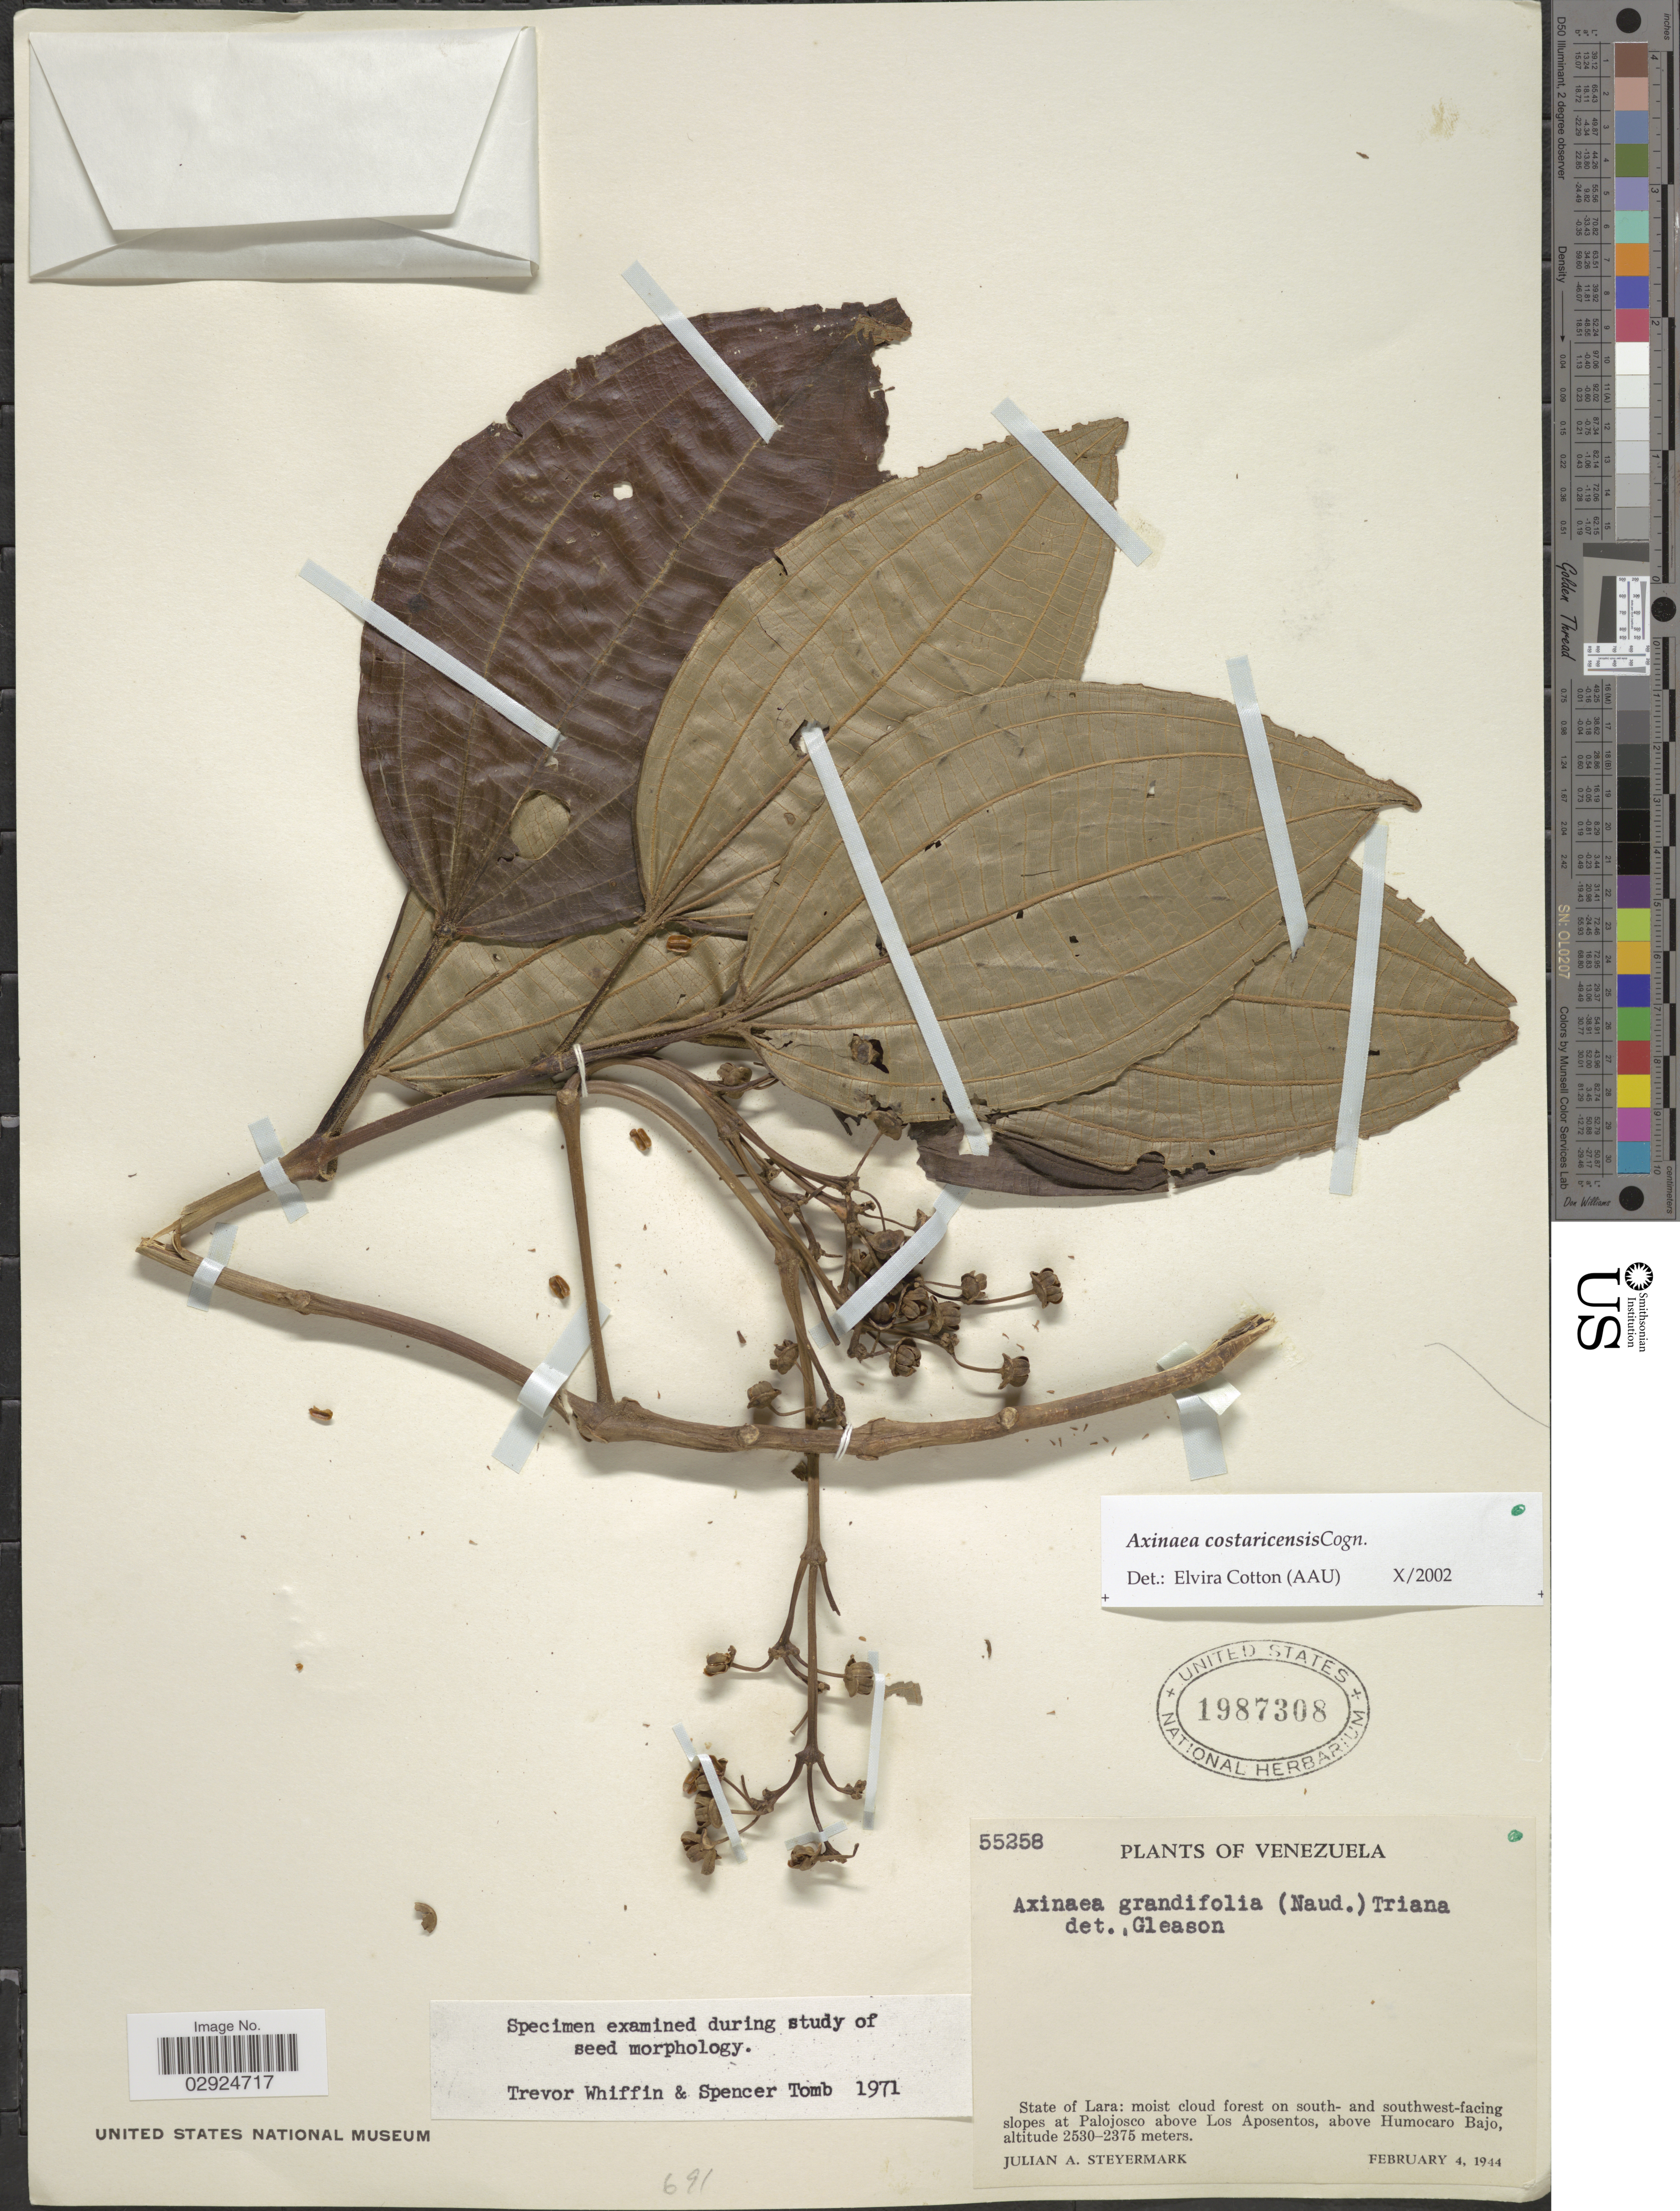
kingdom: Plantae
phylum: Tracheophyta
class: Magnoliopsida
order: Myrtales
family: Melastomataceae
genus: Axinaea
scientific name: Axinaea costaricensis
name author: Cogn. in A. DC.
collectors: J. Steyermark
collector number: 55258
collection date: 1944-02-04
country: Venezuela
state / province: Lara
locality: State of Lara: moist cloud forest on south- and southwest-facing slopes at Palojosco above Los Aposentos, above Humocaro Bajo.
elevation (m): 2375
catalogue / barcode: US 1987308